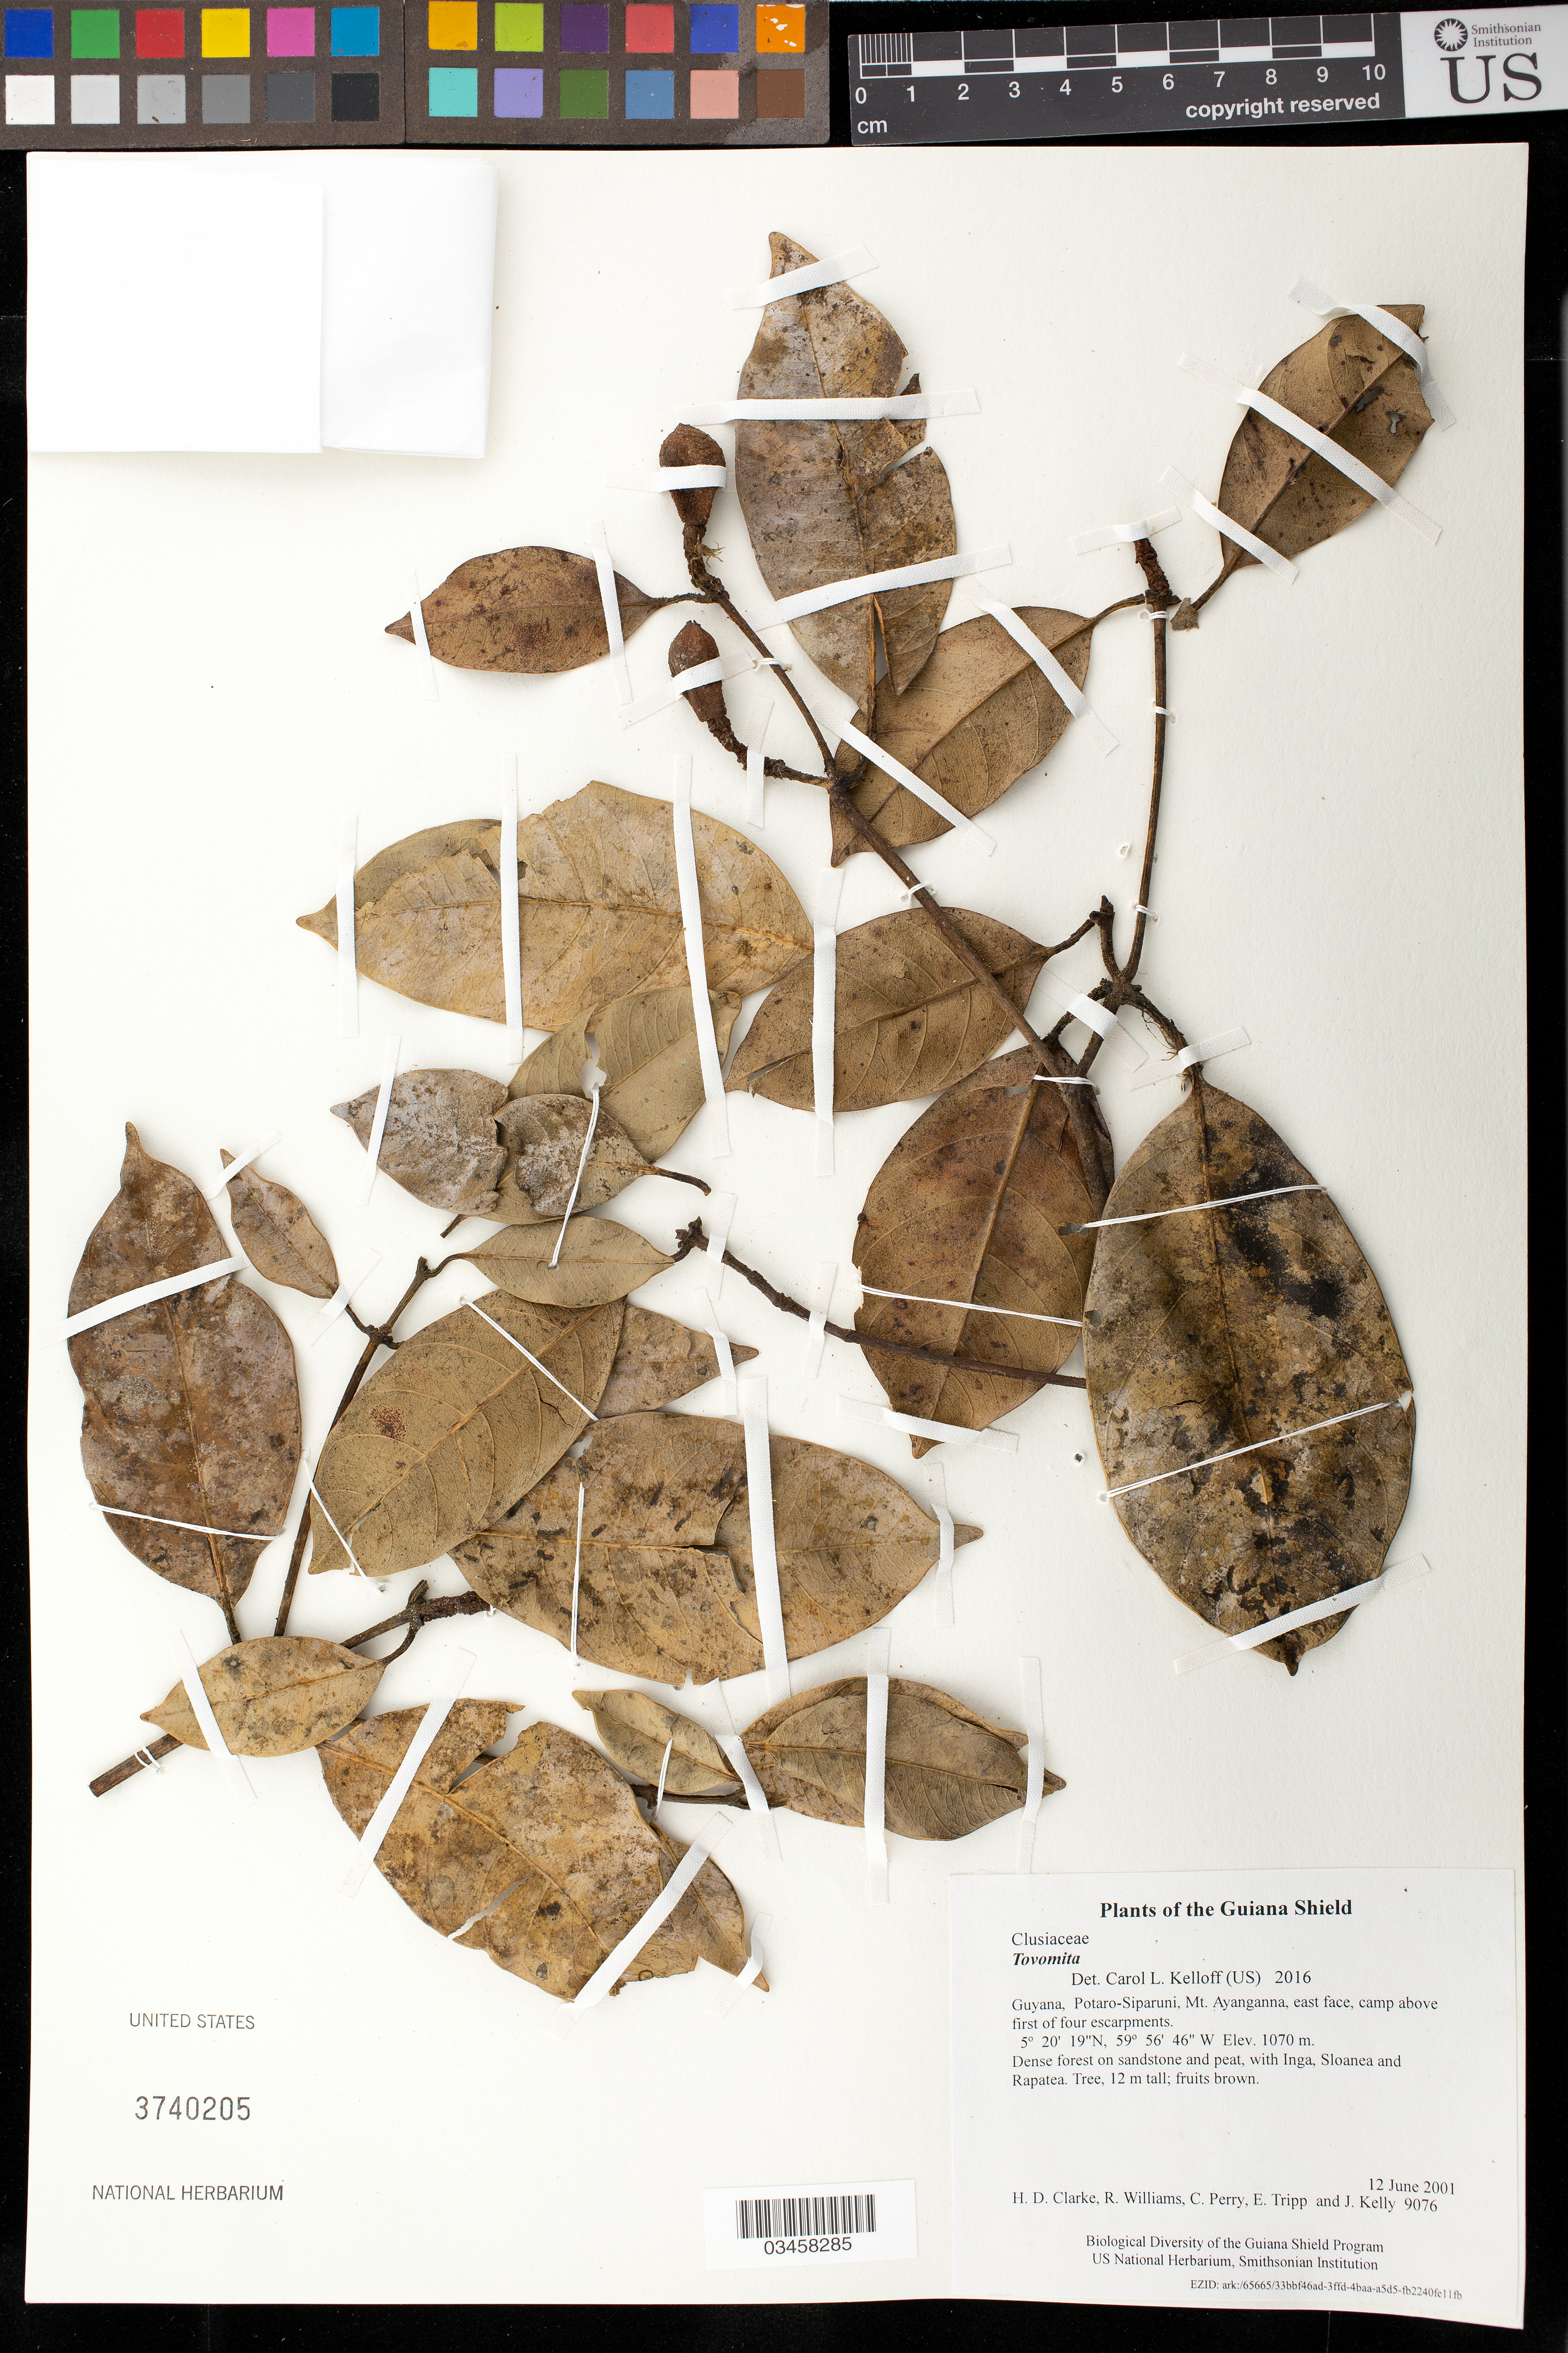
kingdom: Plantae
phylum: Tracheophyta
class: Magnoliopsida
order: Malpighiales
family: Clusiaceae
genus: Tovomita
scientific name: Tovomita sp.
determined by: Kelloff, Carol L., (US), Smithsonian Institution - National Museum of Natural History (UNITED STATES)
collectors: H. D. Clarke, R. Williams, C. Perry, E. Tripp & J. Kelly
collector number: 9076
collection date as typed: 12 June 2001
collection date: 2001-06-12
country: Guyana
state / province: Potaro-Siparuni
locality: Mt. Ayanganna, east face, camp above first of four escarpments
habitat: Dense forest on sandstone and peat, with Inga, Sloanea and Rapatea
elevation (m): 1070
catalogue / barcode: US 3740205